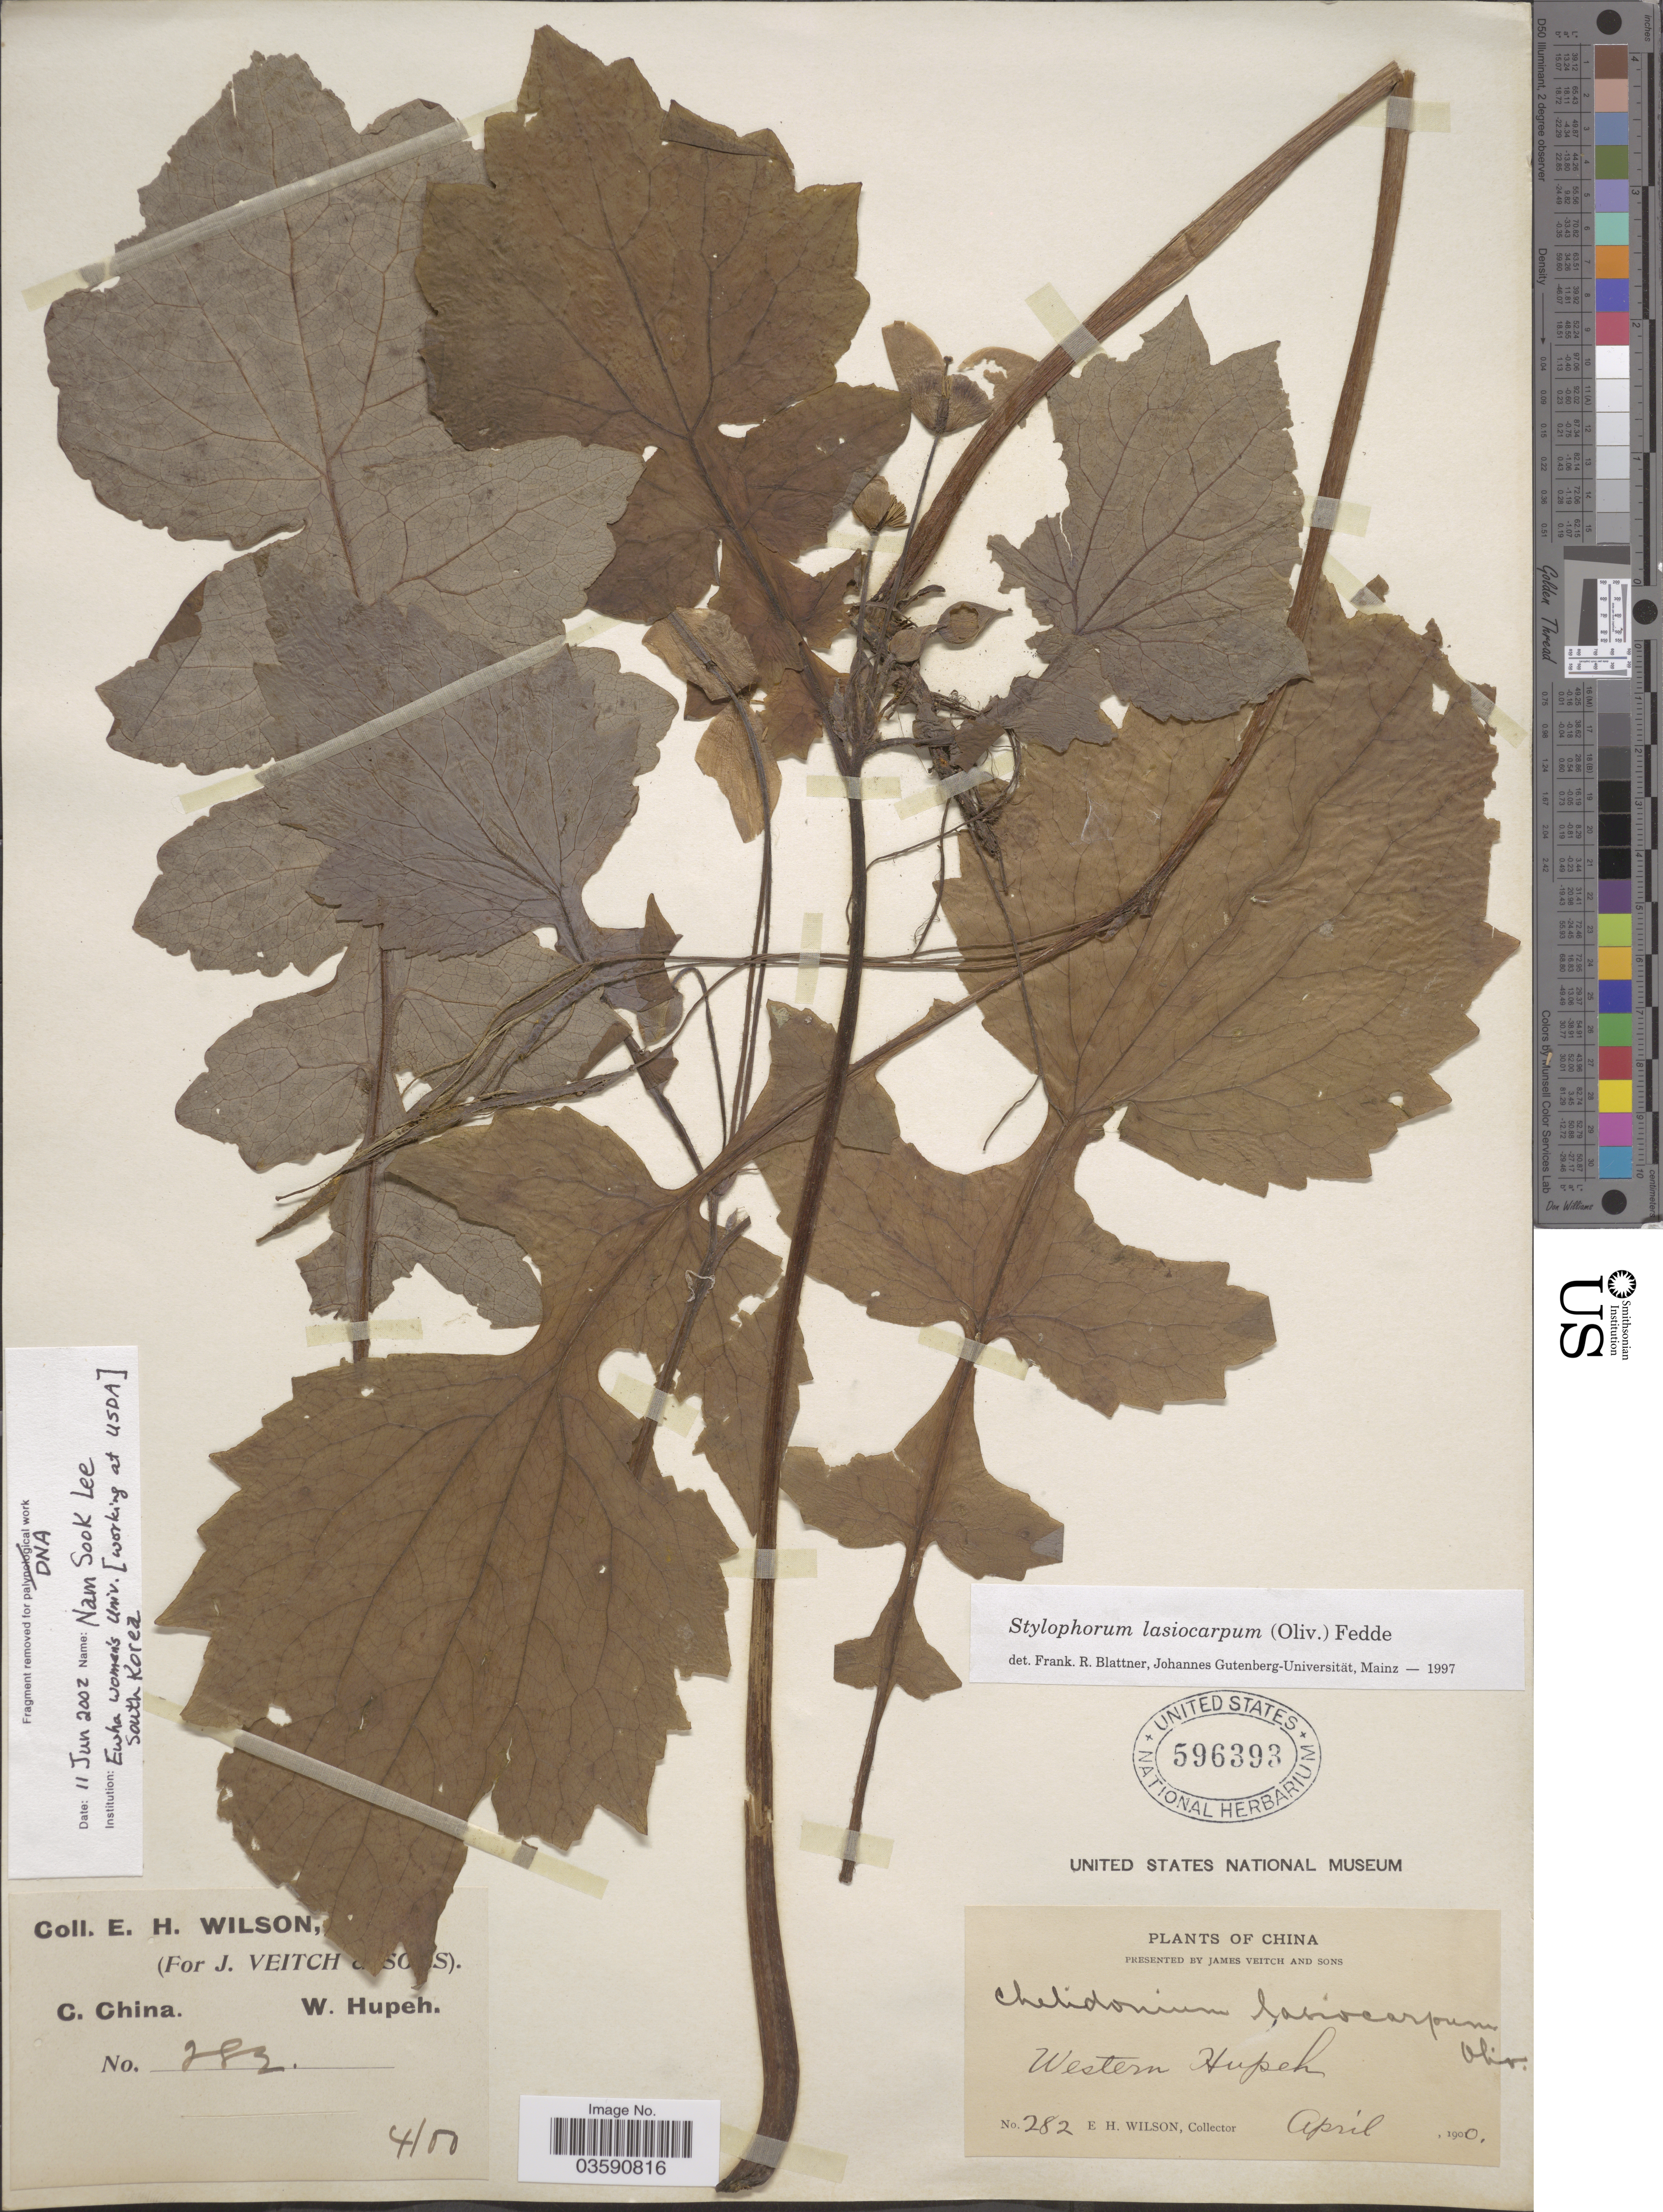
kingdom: Plantae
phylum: Tracheophyta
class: Magnoliopsida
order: Ranunculales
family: Papaveraceae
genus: Stylophorum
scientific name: Stylophorum lasiocarpum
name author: (Oliv.) Fedde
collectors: E. Wilson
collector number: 282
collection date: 1900-04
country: China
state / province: Hubei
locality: C. China. Western Hupeh.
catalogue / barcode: US 596393